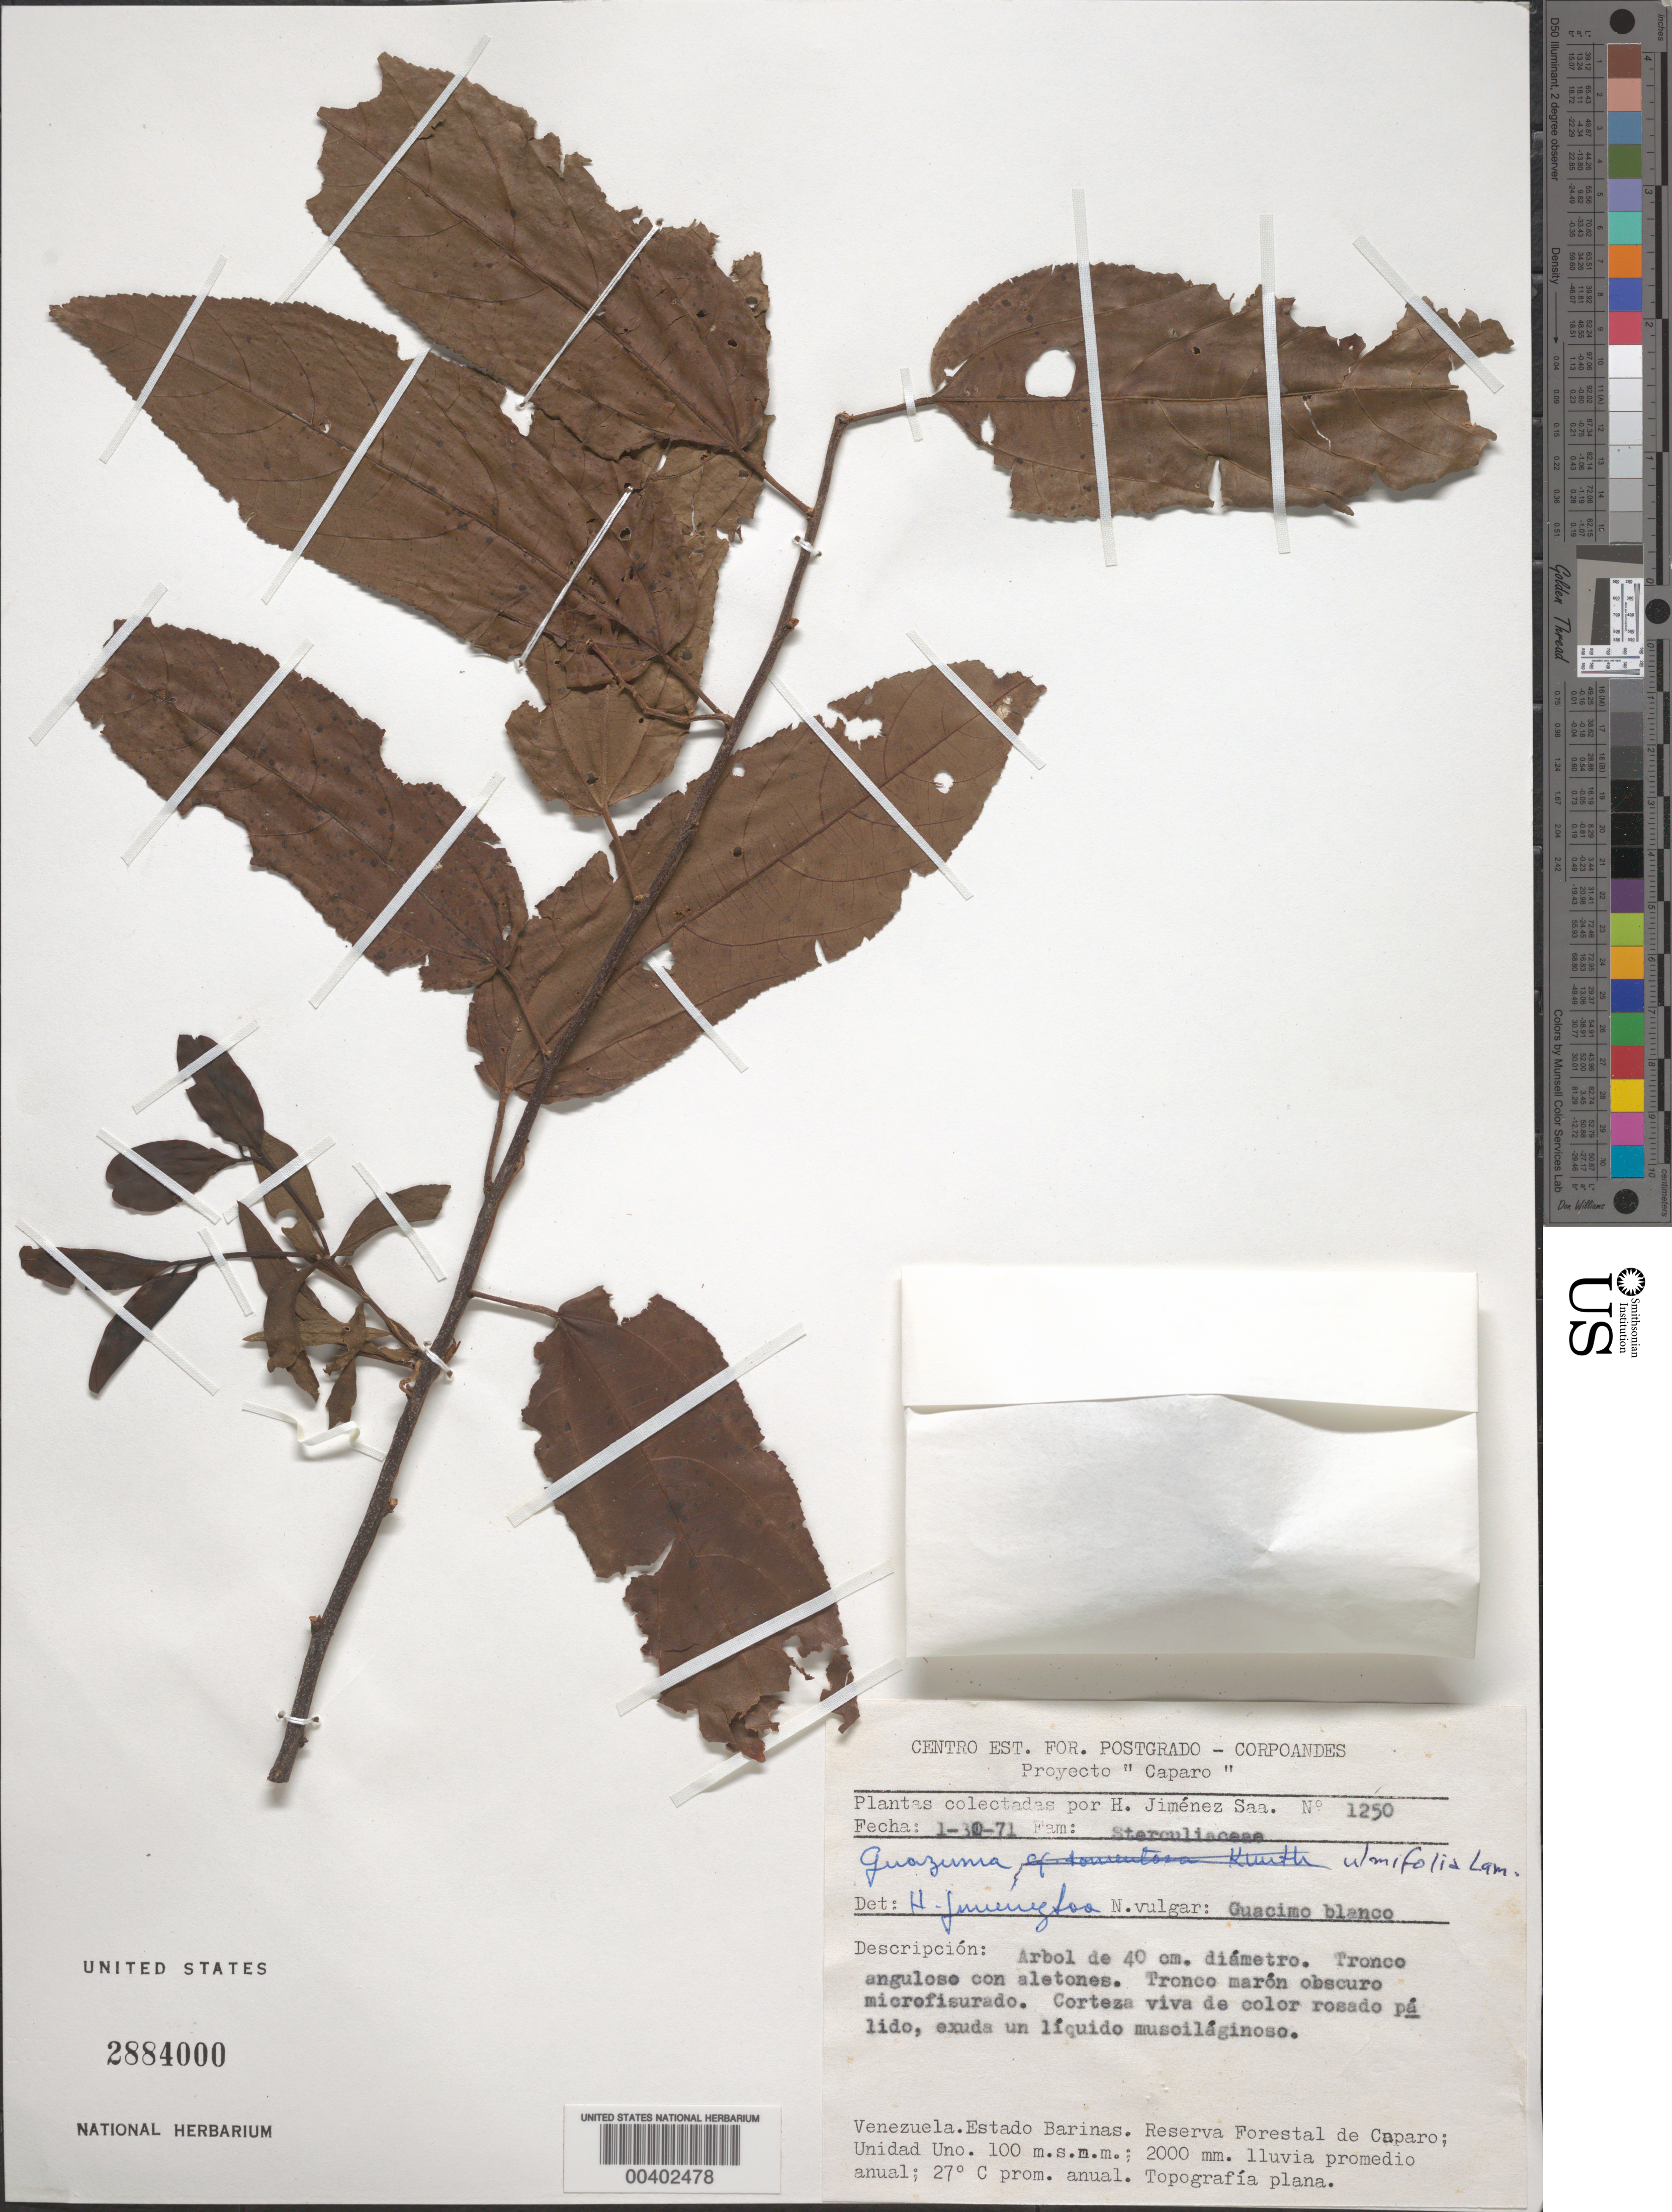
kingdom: Plantae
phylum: Tracheophyta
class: Magnoliopsida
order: Malvales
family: Malvaceae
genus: Guazuma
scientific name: Guazuma ulmifolia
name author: Lam.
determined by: Jiménez-Saa, H.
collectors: H. Jiménez-Saa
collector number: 1250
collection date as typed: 30 Jan 1971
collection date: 1971-01-30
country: Venezuela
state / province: Barinas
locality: Reserva florestal de Caparo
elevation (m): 100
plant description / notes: Common name: Guacimo blanco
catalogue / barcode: US 2884000